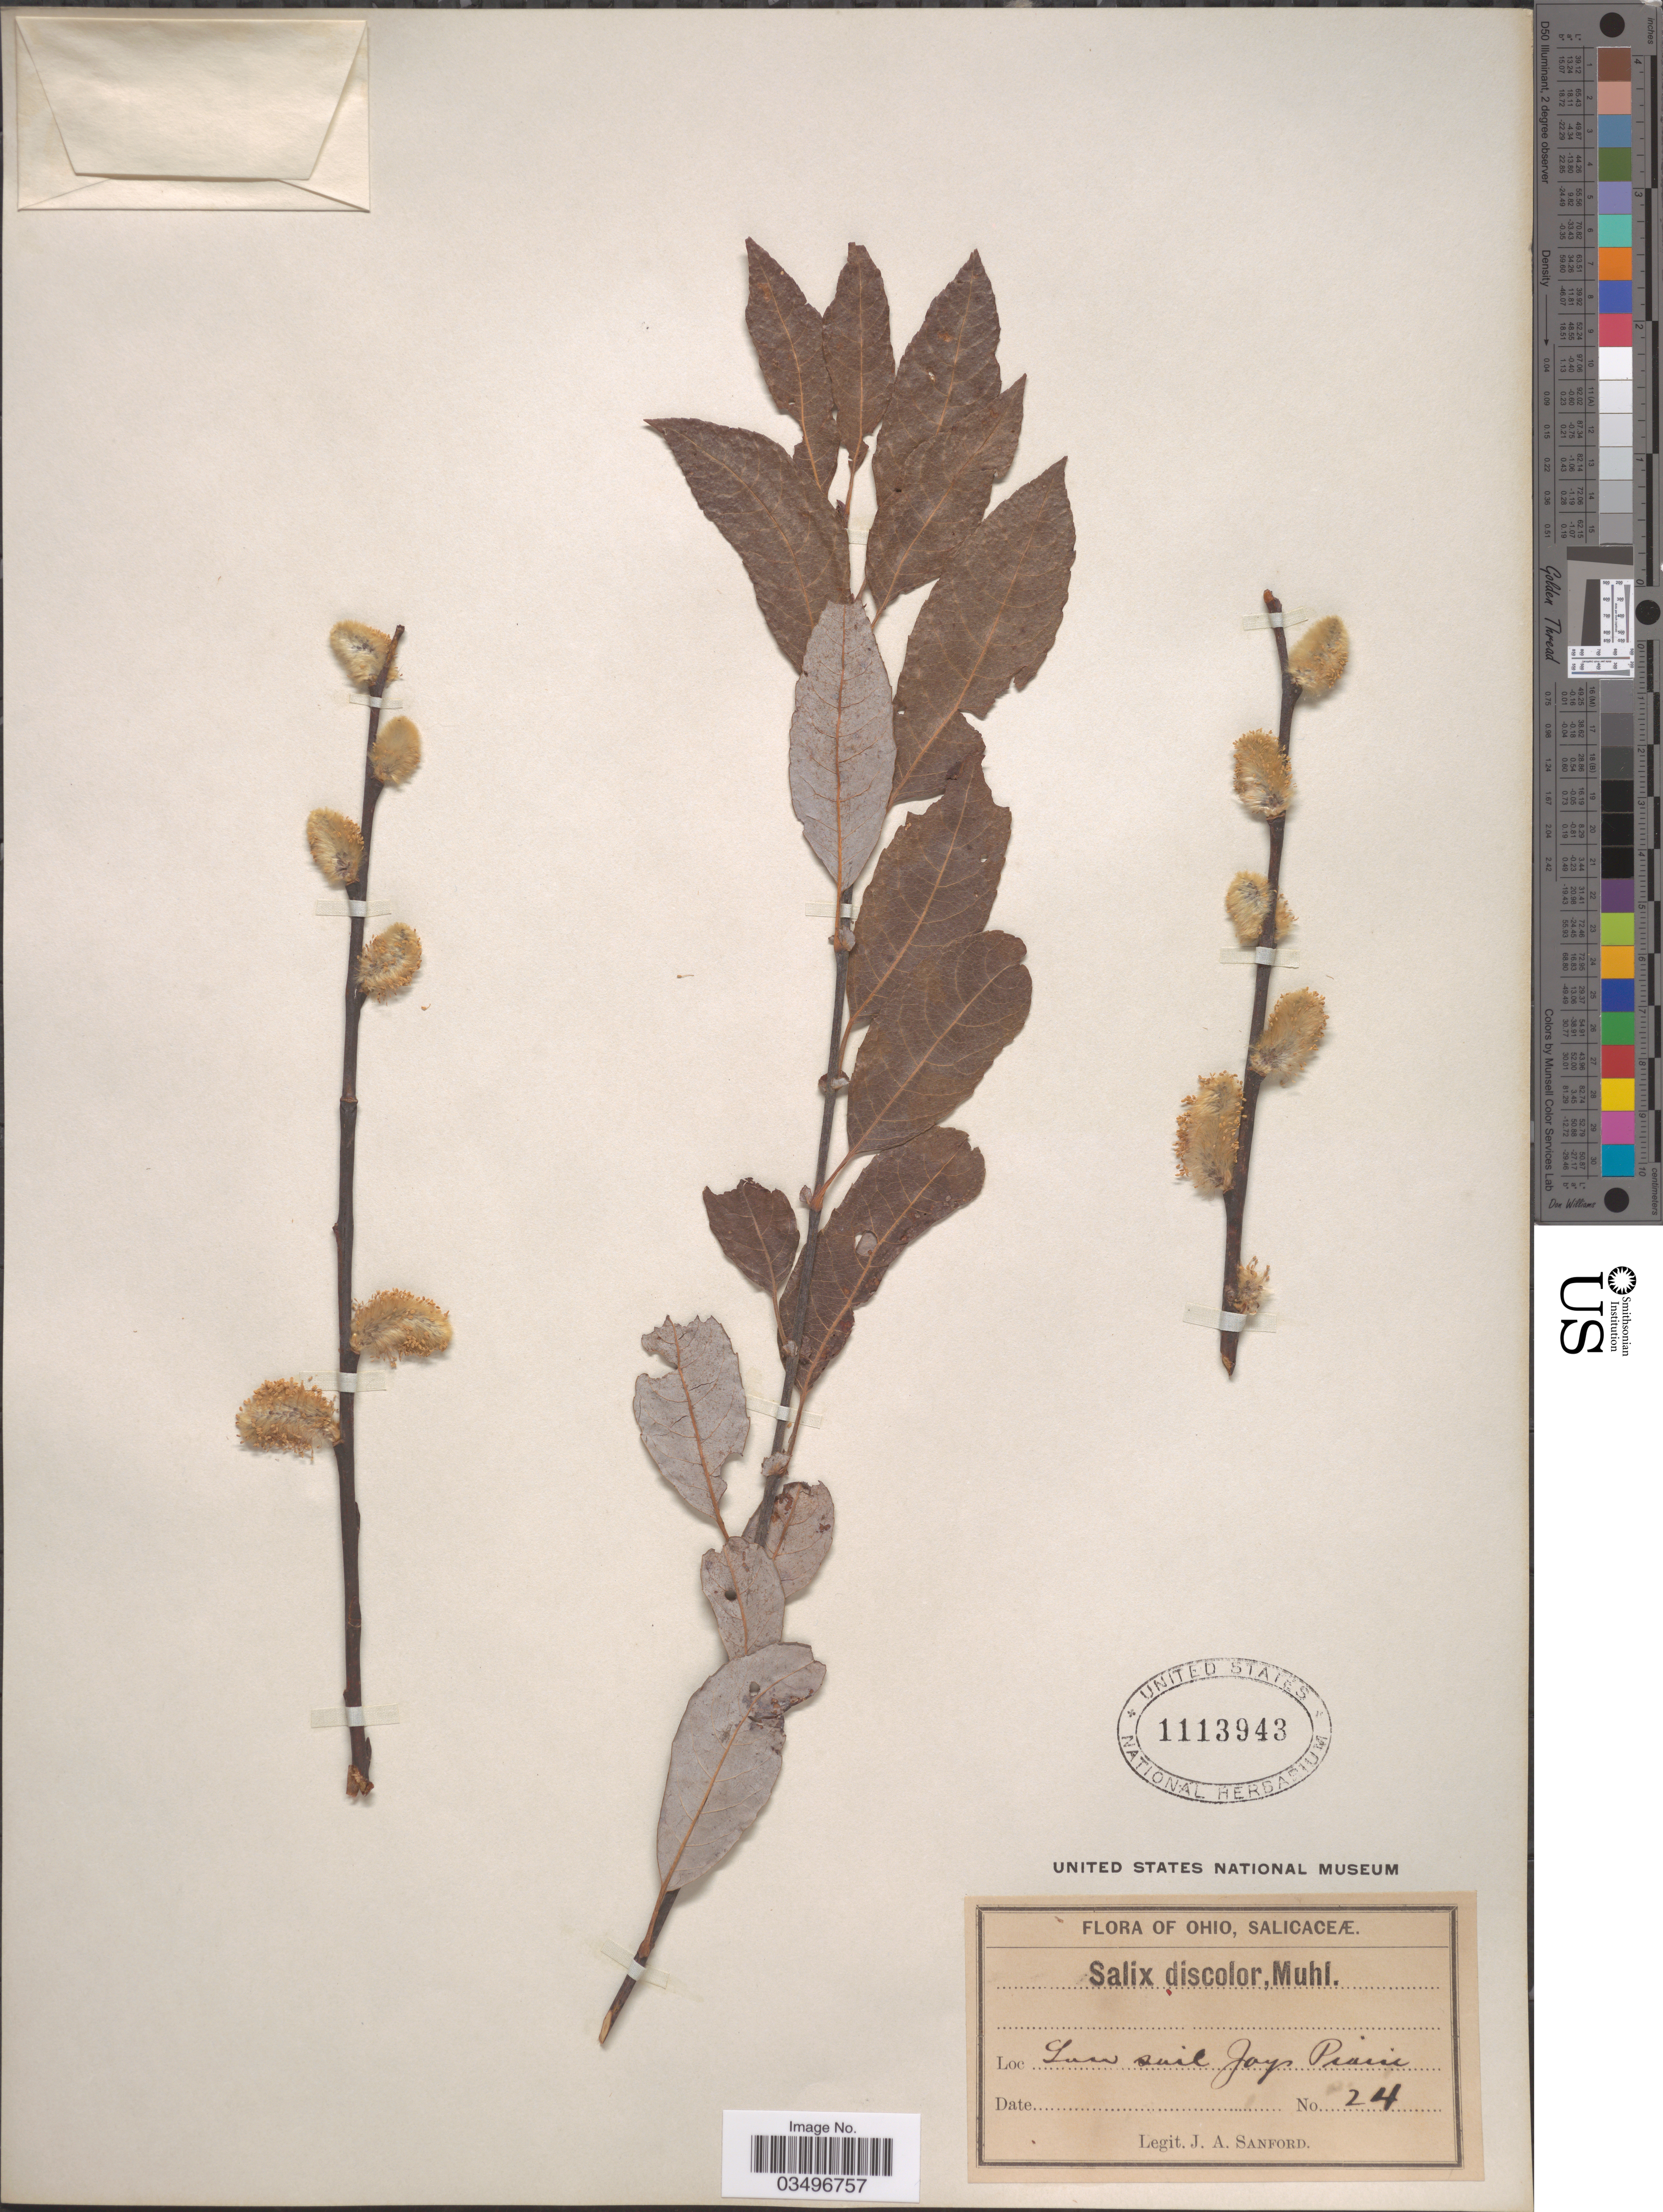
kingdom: Plantae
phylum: Tracheophyta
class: Magnoliopsida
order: Malpighiales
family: Salicaceae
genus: Salix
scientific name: Salix discolor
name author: Muhl.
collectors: J. Sanford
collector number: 24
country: United States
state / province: Ohio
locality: Joys [interpreted] Prairi.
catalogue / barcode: US 1113943